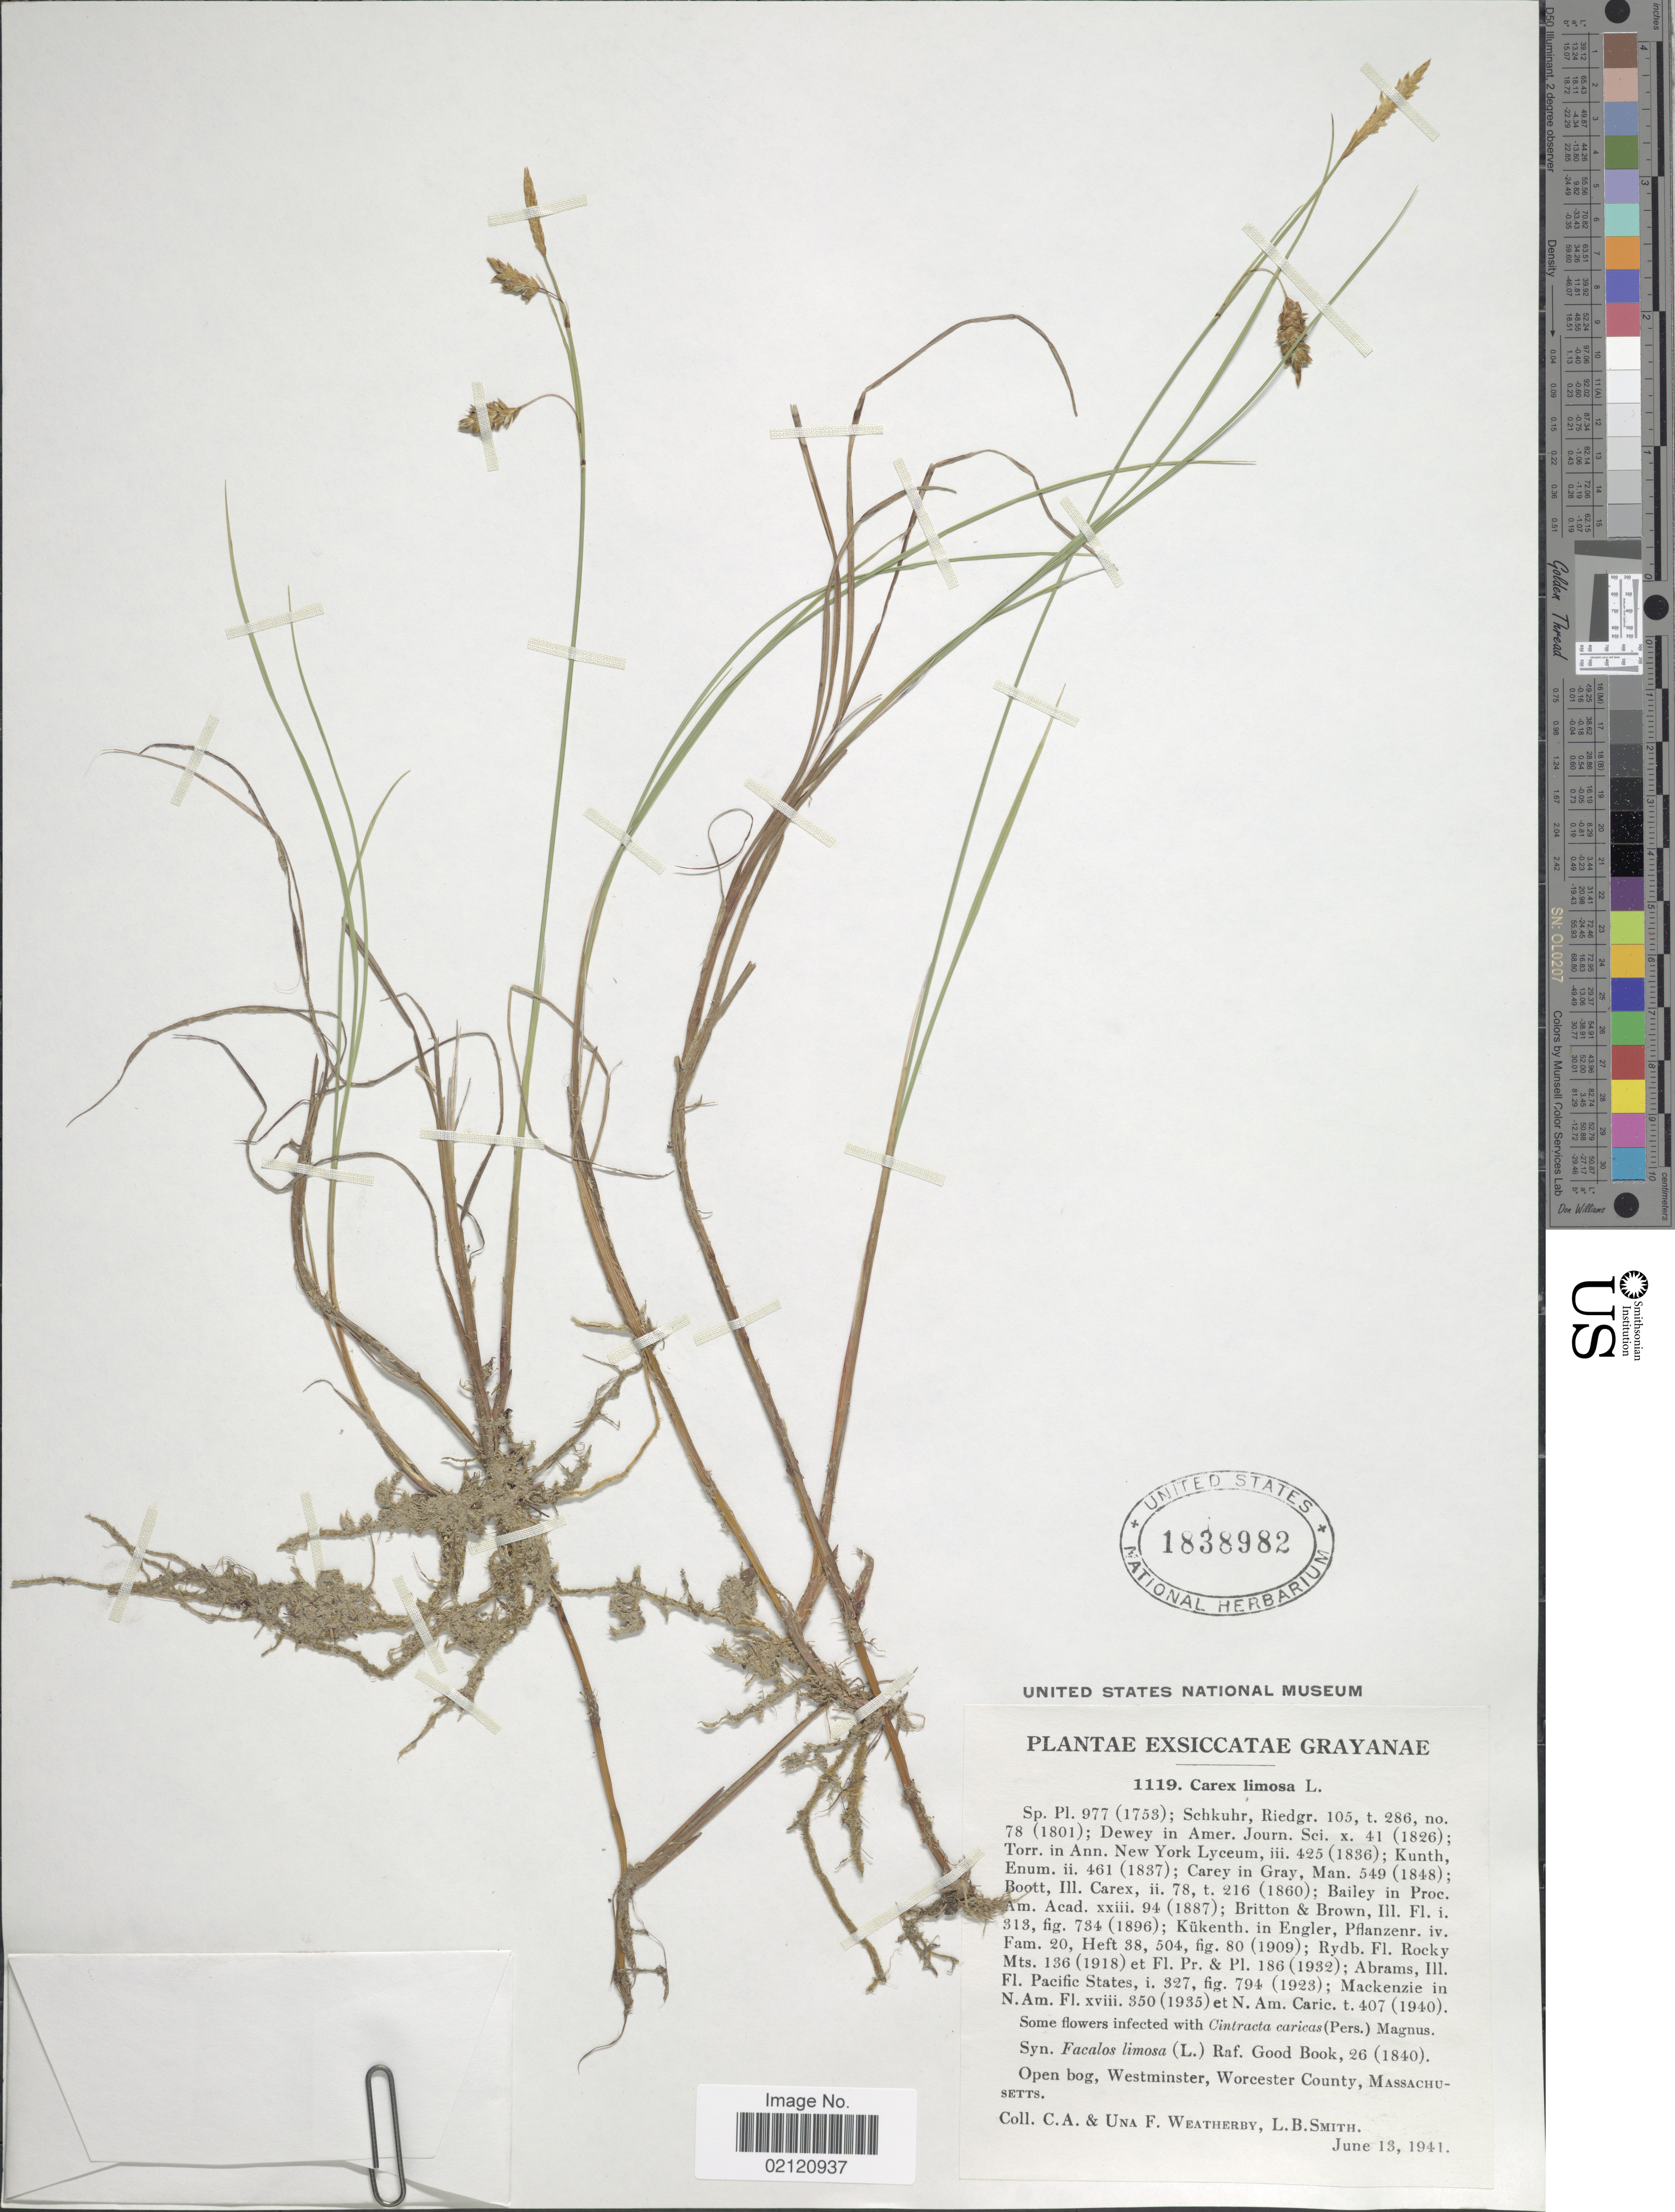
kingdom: Plantae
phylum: Tracheophyta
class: Liliopsida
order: Poales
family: Cyperaceae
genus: Carex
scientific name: Carex limosa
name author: L.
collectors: C. A. Weatherby, U. Weatherby & L. Smith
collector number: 1119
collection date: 1941-06-13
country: United States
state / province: Massachusetts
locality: Open bog, Westminster, Worcester County.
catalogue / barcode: US 1838982